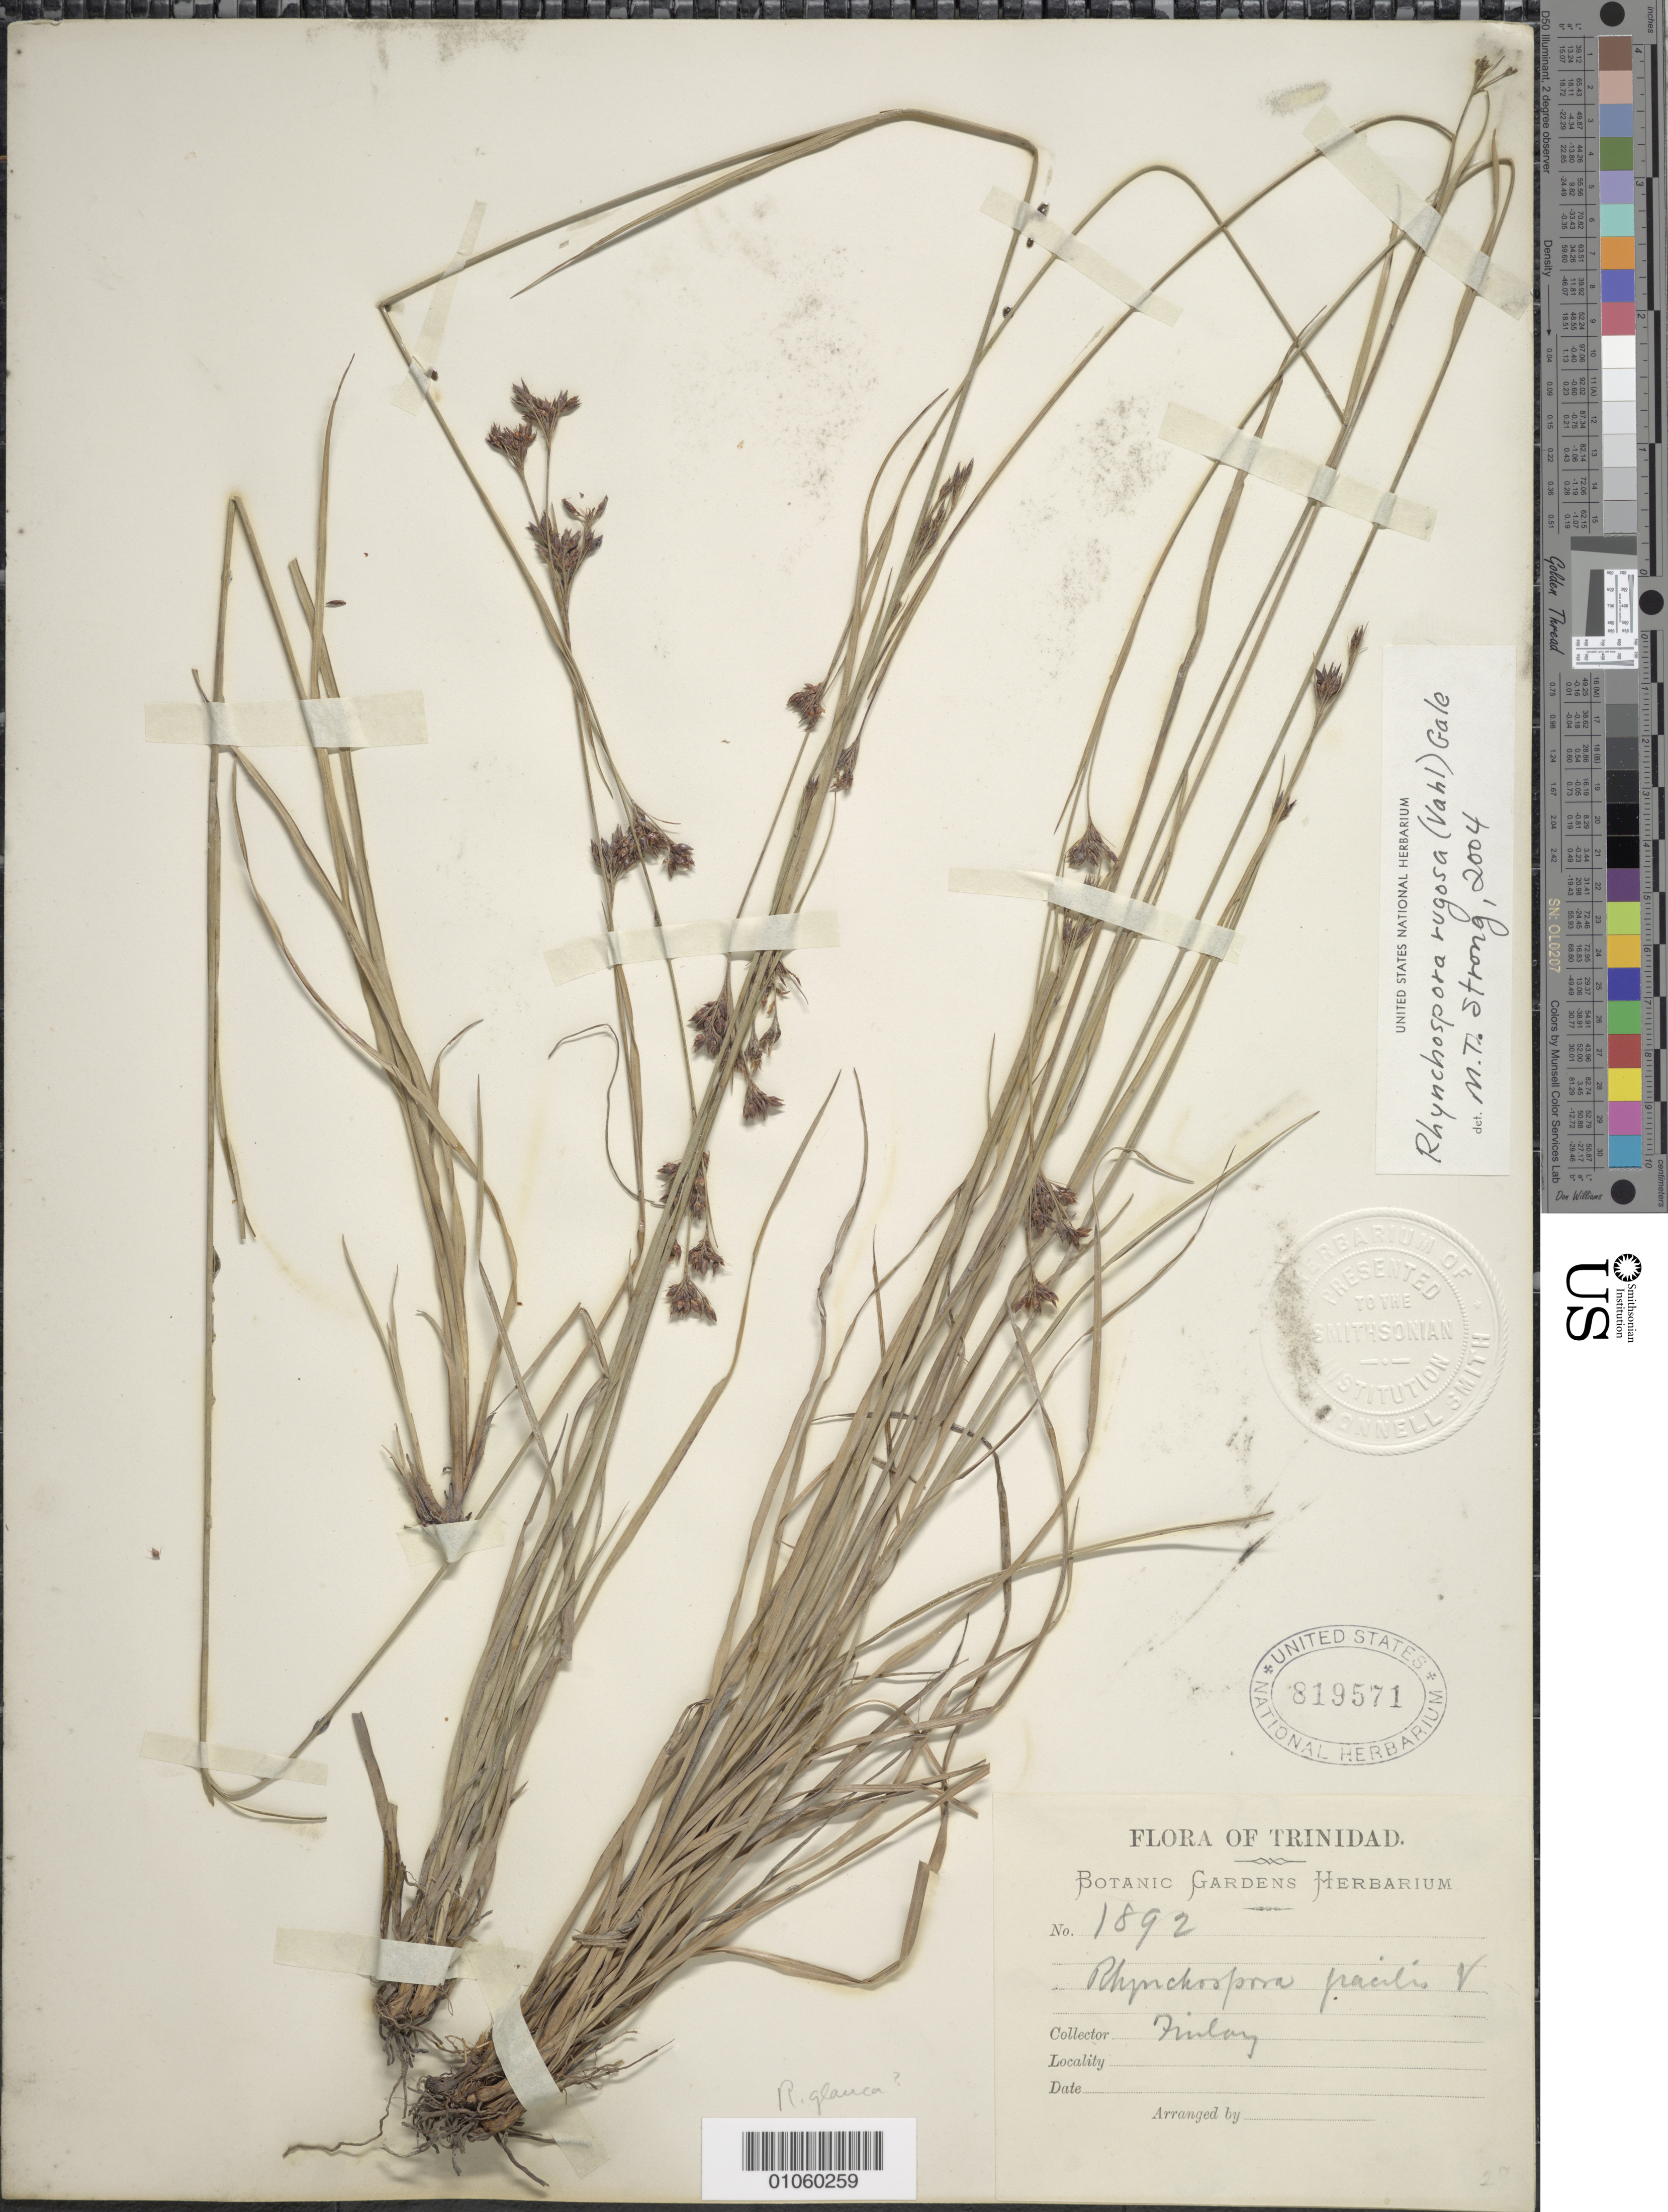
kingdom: Plantae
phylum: Tracheophyta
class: Liliopsida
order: Poales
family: Cyperaceae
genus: Rhynchospora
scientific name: Rhynchospora rugosa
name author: (Vahl) Gale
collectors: -. Finlay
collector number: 1892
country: Trinidad and Tobago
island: Trinidad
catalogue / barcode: US 819571